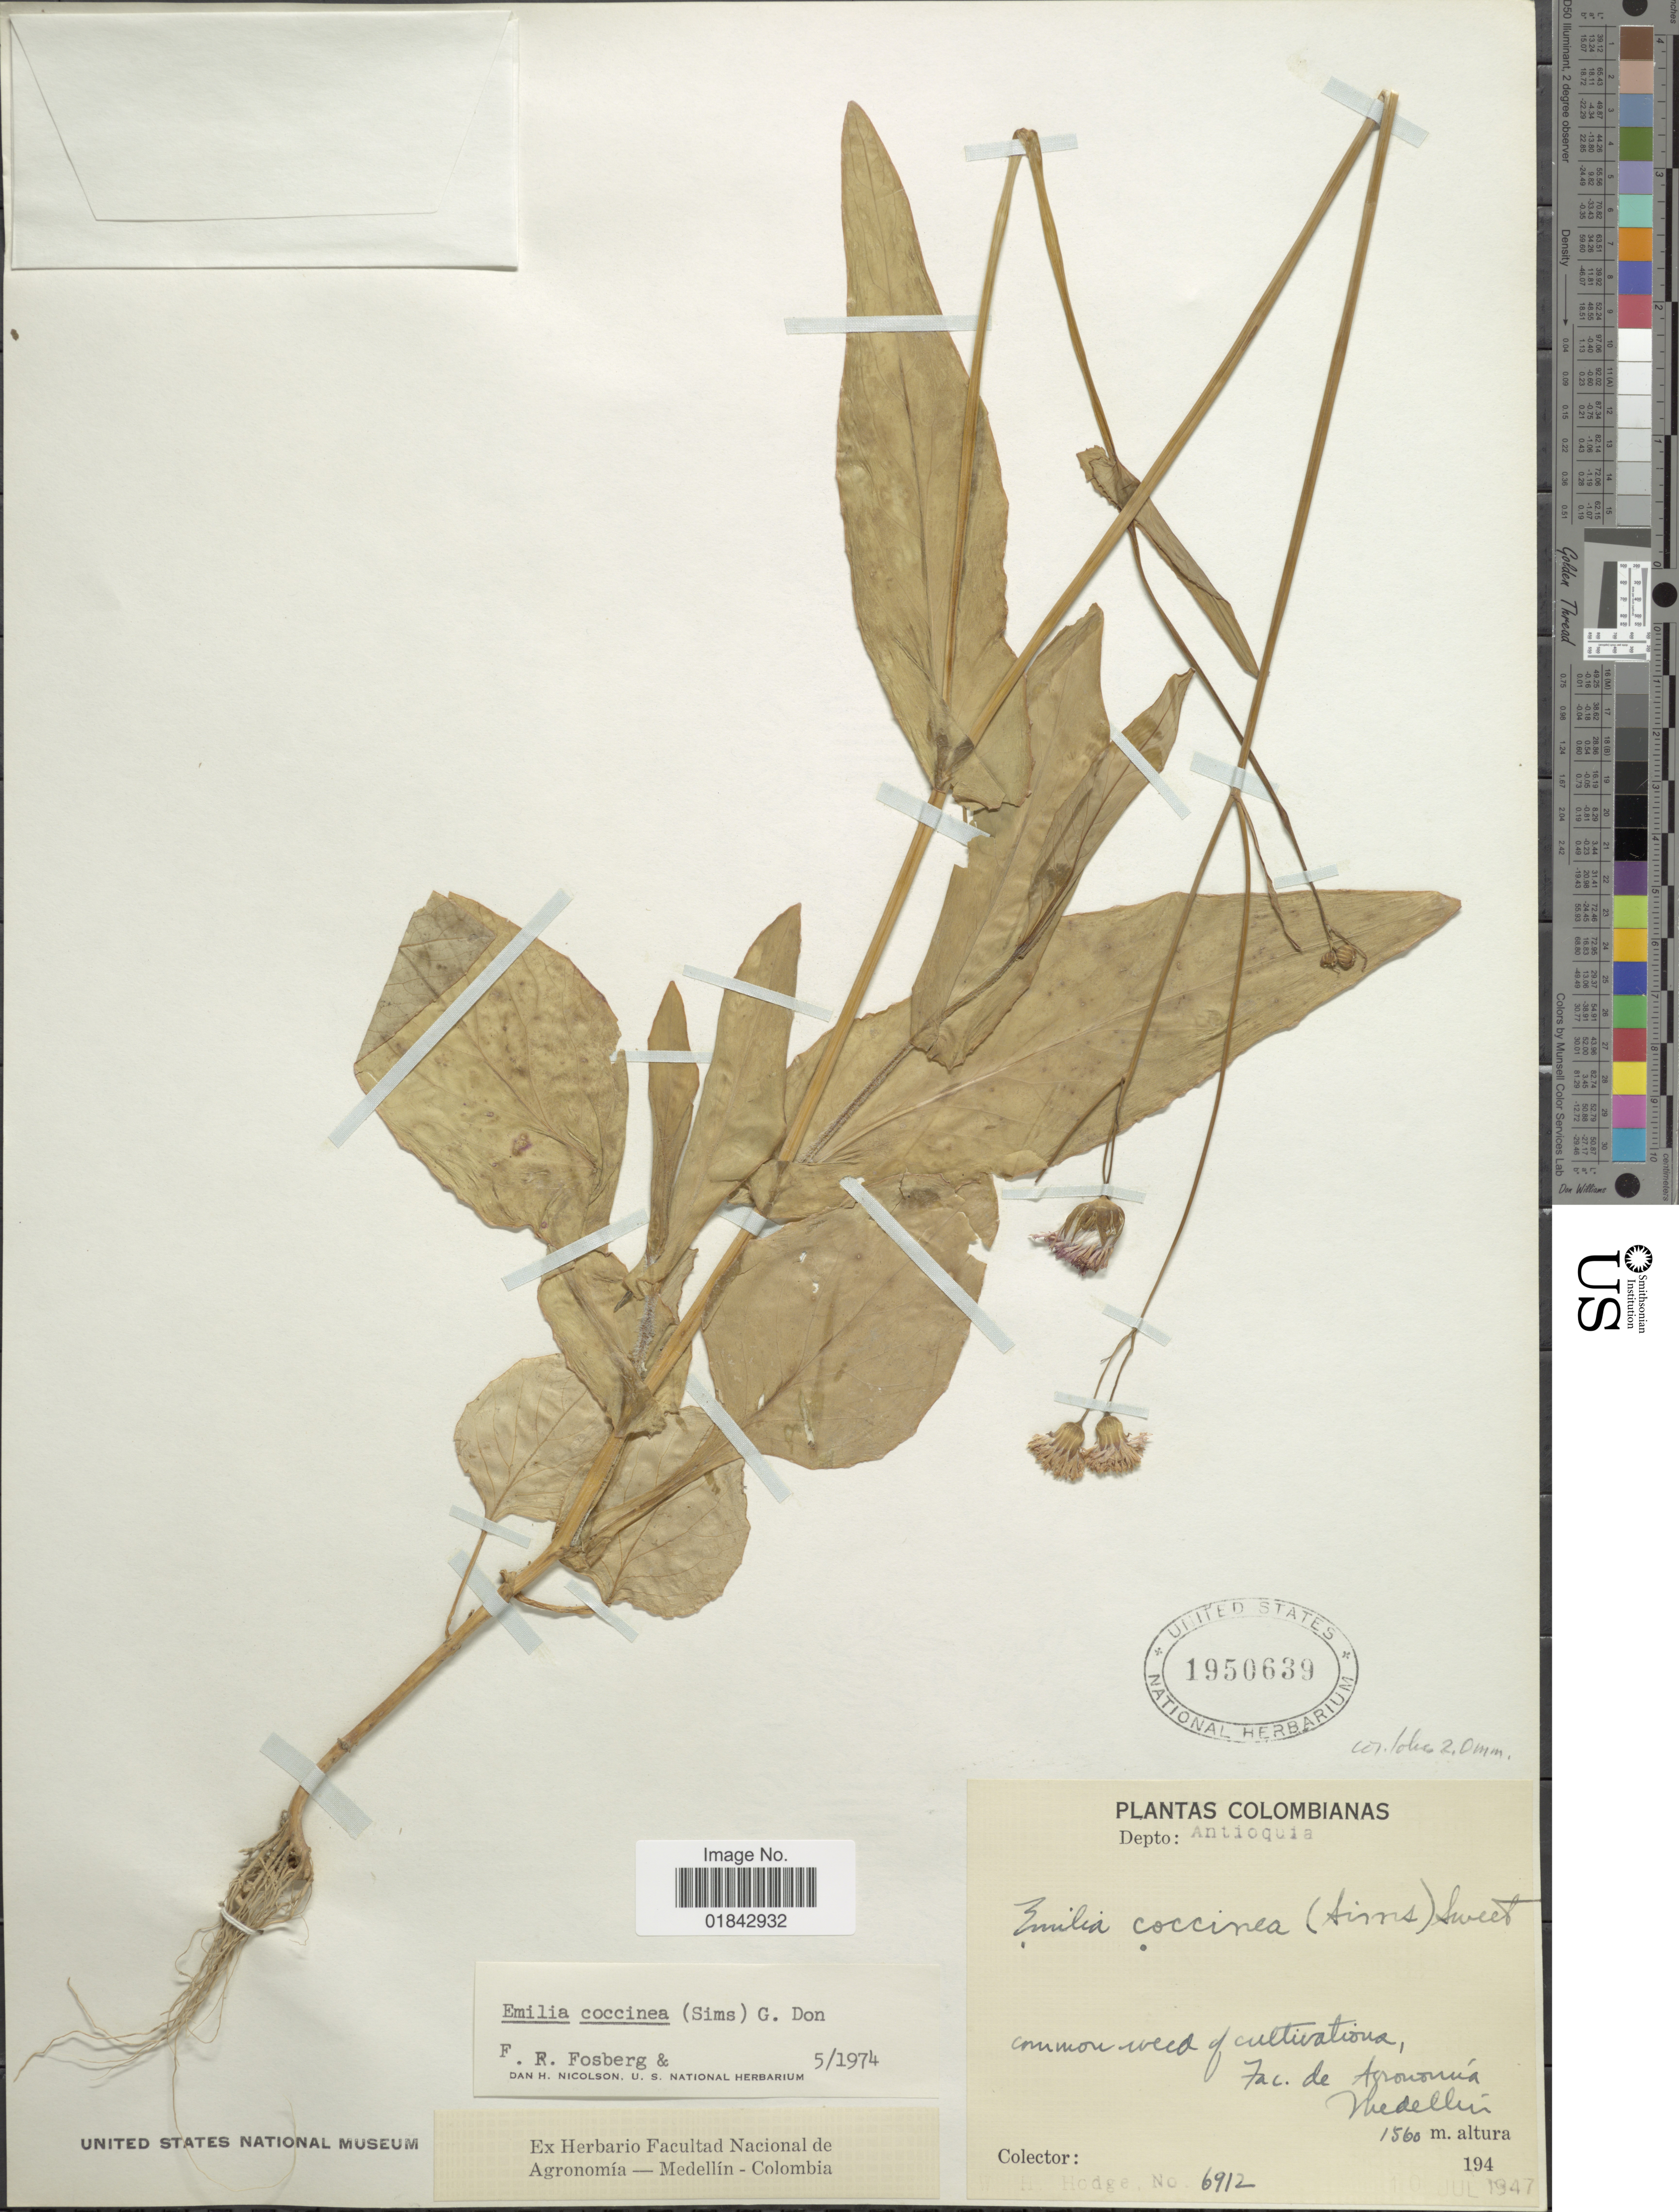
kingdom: Plantae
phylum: Tracheophyta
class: Magnoliopsida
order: Asterales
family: Asteraceae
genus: Emilia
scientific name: Emilia coccinea (Sims) Sweet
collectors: W. Hodge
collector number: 6912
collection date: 1947-07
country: Colombia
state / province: Antioquia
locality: Common weed of cultivations Fac. de Agromonúa, Medellín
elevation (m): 1560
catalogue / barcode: US 1950639